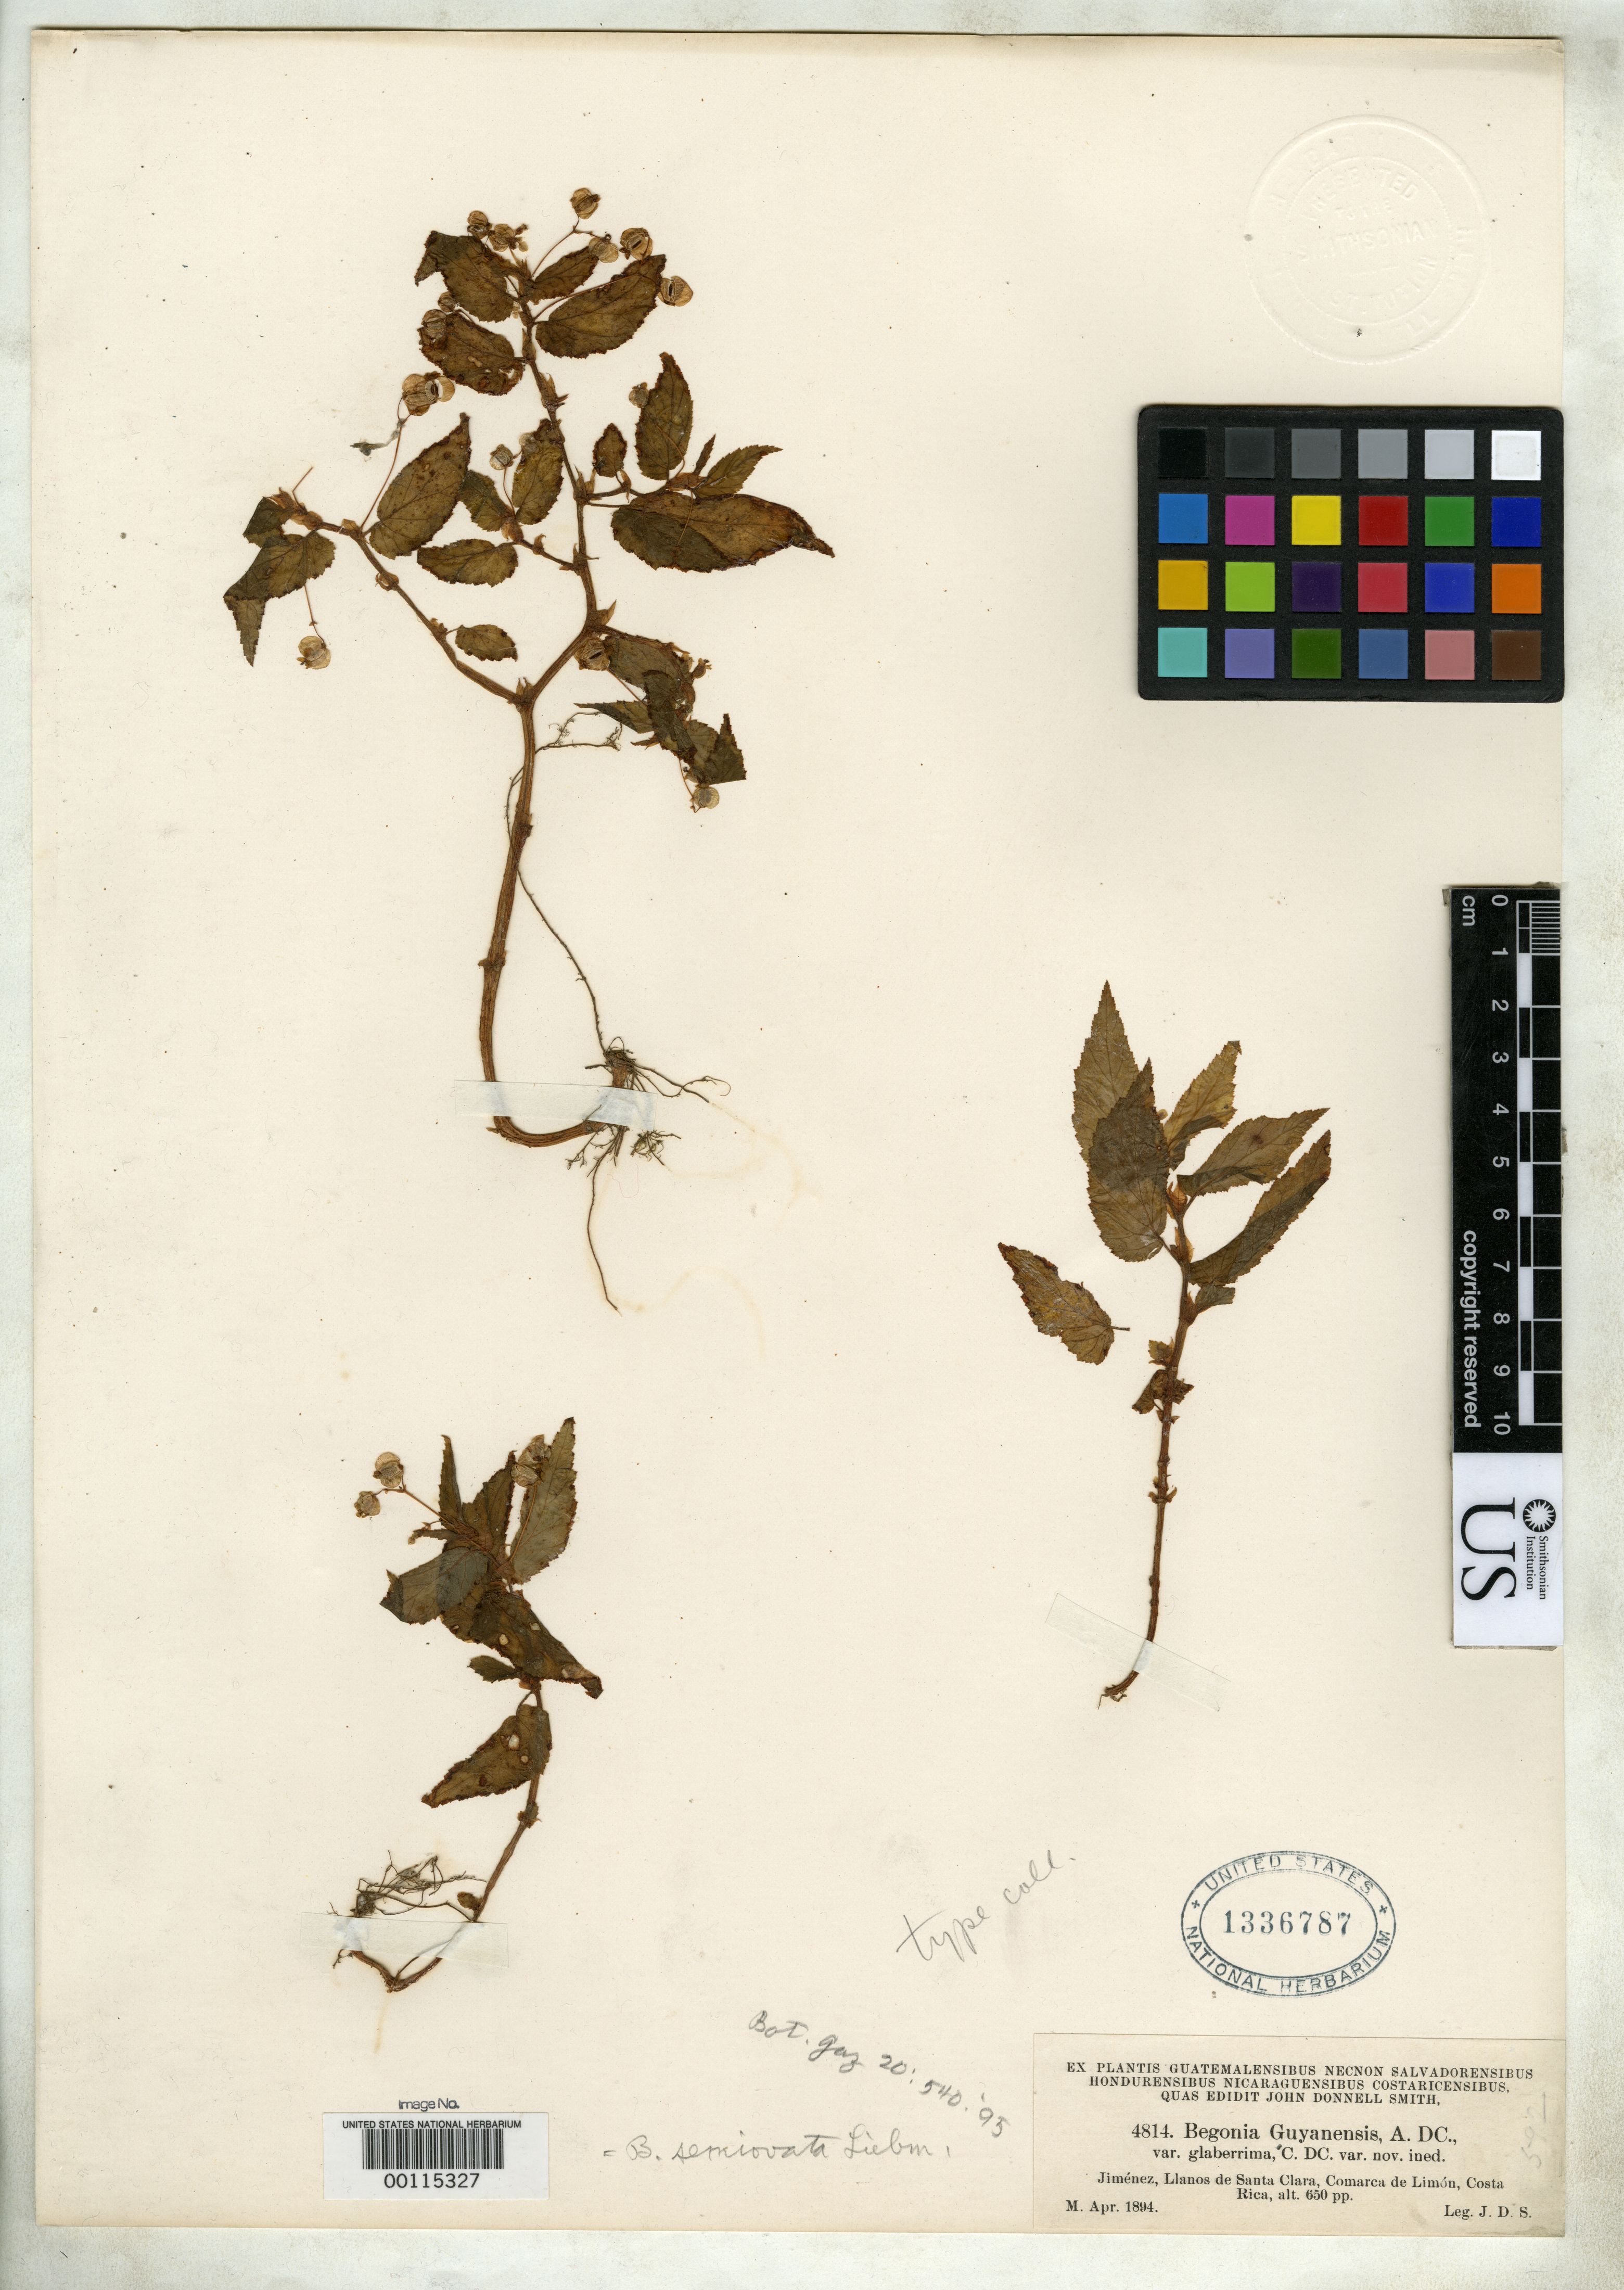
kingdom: Plantae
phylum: Tracheophyta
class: Magnoliopsida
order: Cucurbitales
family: Begoniaceae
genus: Begonia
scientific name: Begonia guyanensis var. glaberrima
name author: C. DC. ex Donn. Sm.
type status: Type Collection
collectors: J. Donnell Smith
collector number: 4814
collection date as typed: Apr 1894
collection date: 1894-04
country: Costa Rica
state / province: Limón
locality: Llanos de Santa Clara, Jimenez.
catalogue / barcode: US 1336787